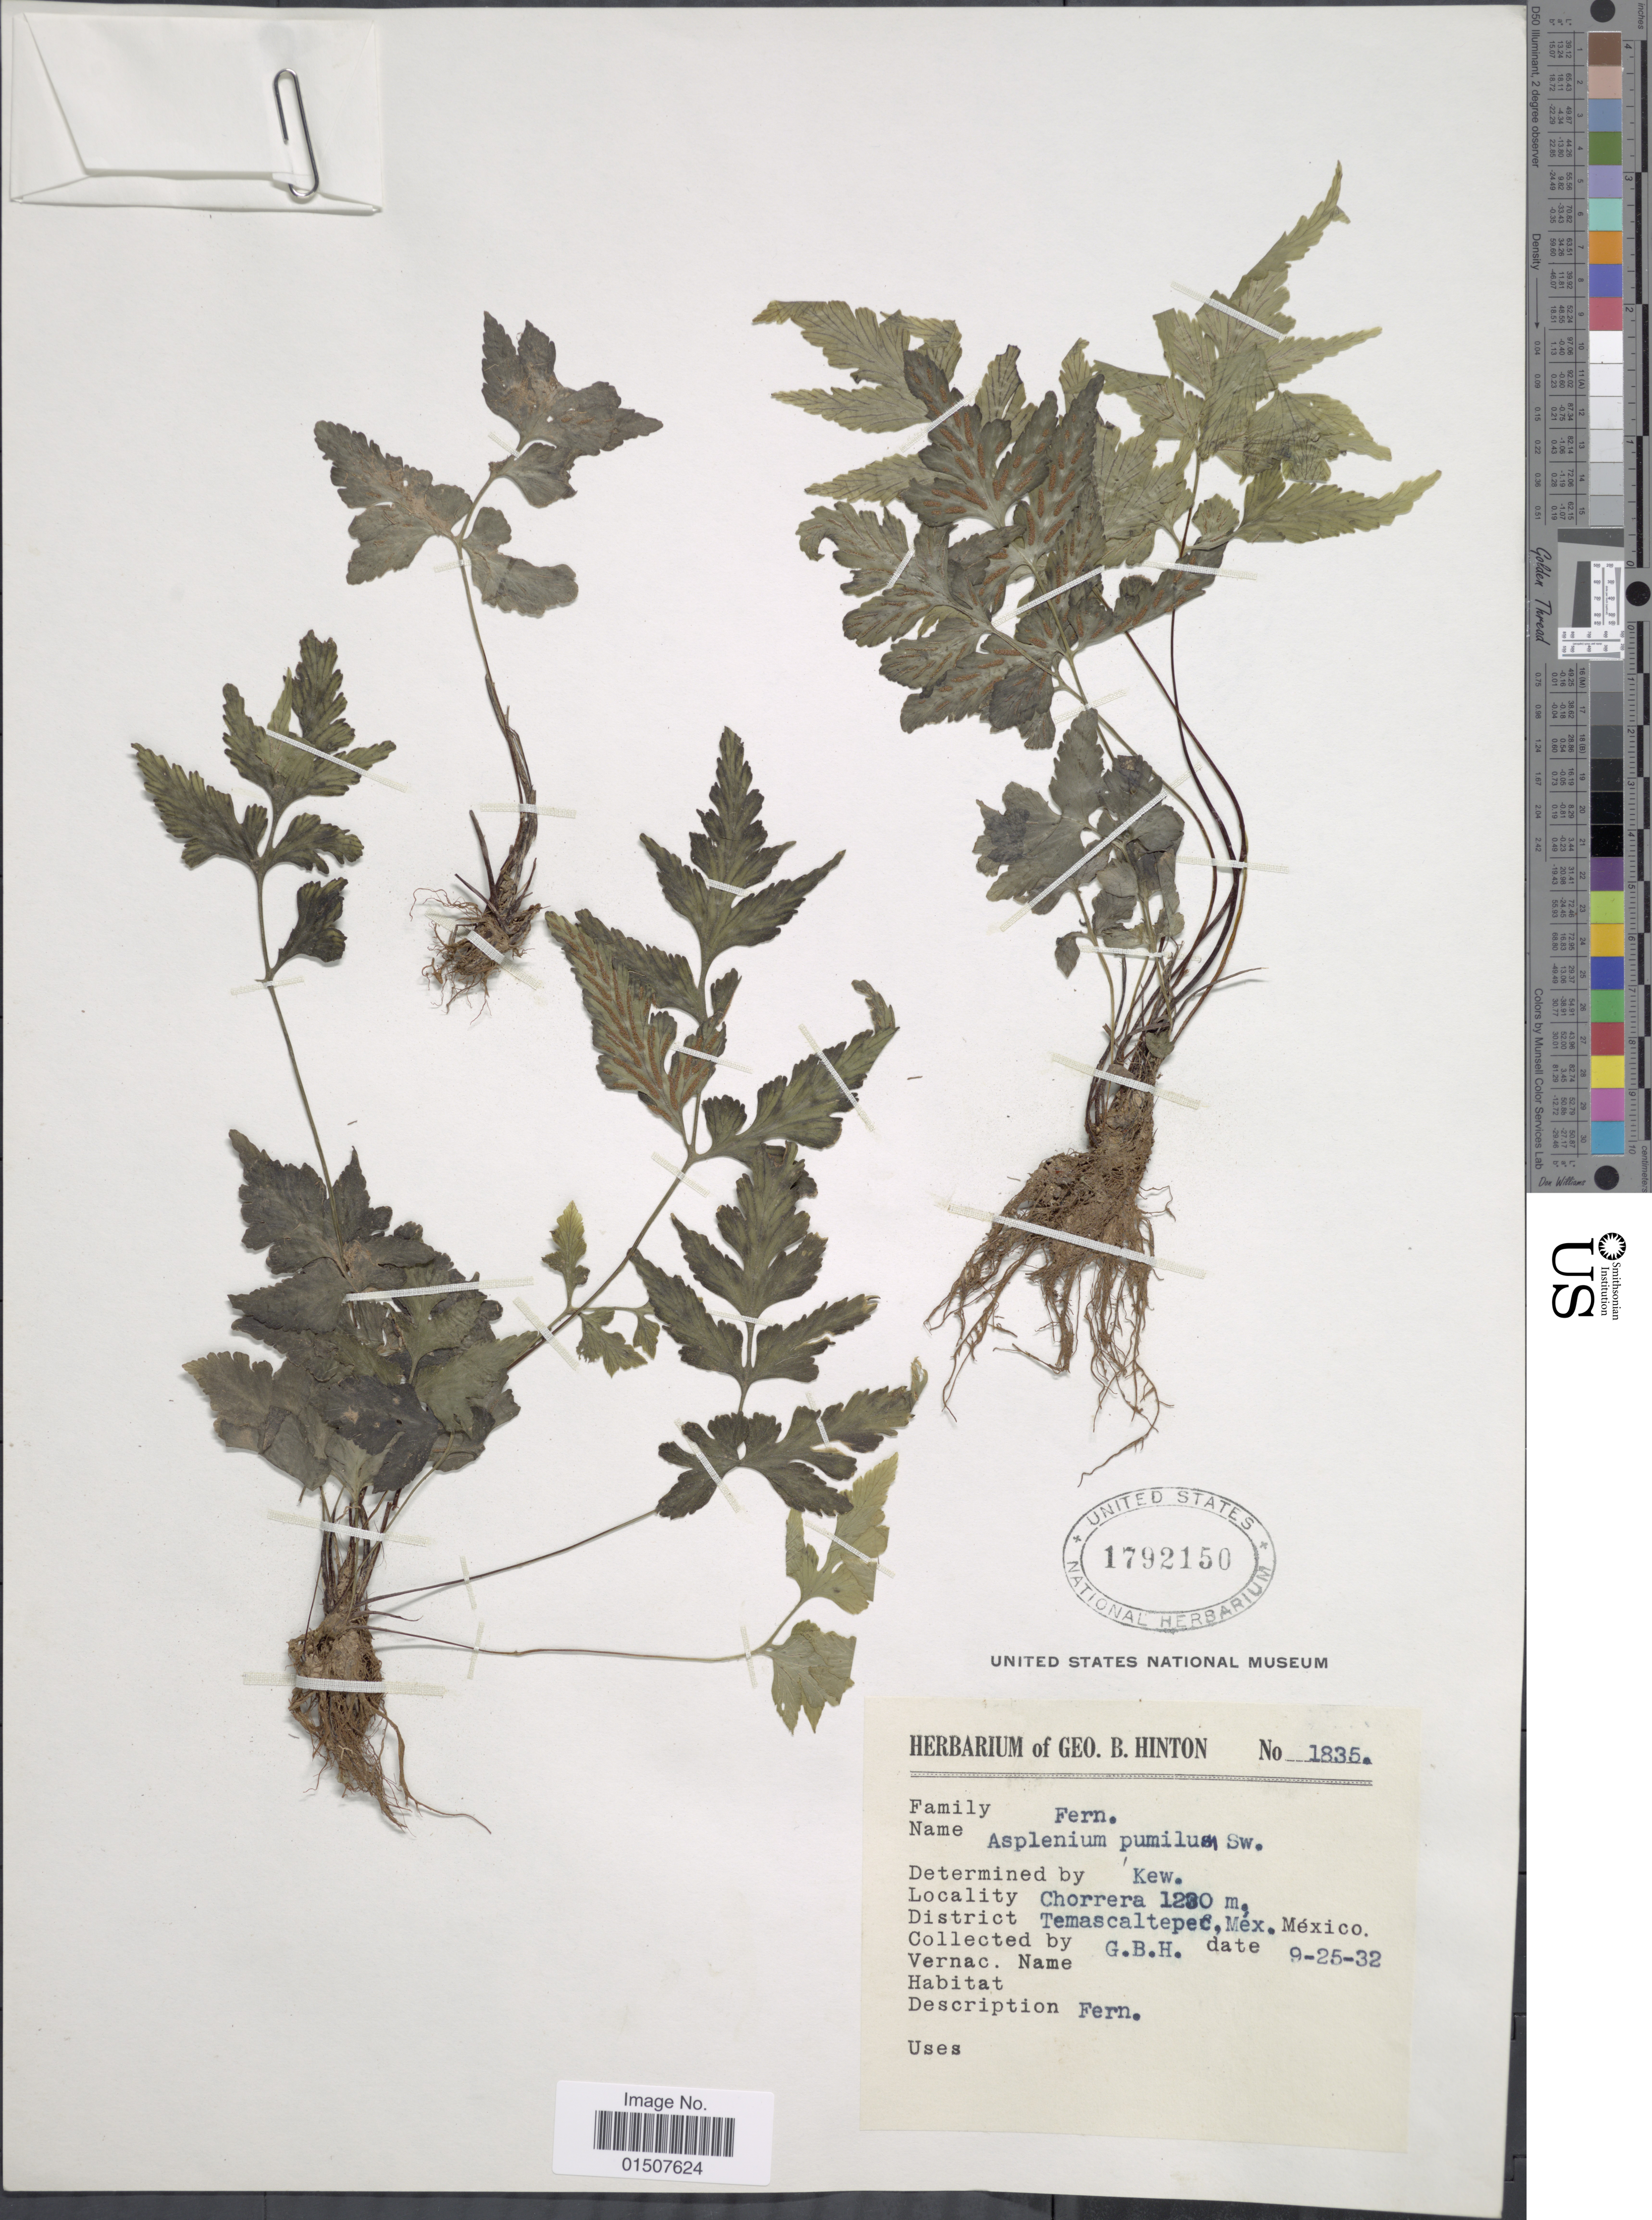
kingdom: Plantae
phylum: Tracheophyta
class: Polypodiopsida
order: Polypodiales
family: Aspleniaceae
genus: Asplenium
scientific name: Asplenium pumilum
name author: Sw.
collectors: G. B. Hinton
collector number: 1835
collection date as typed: Transcribed d/m/y: 25/9/32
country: Mexico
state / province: México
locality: Chorrera. Temascaltepec, mex. Mexico.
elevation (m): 1230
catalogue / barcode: US 1792150